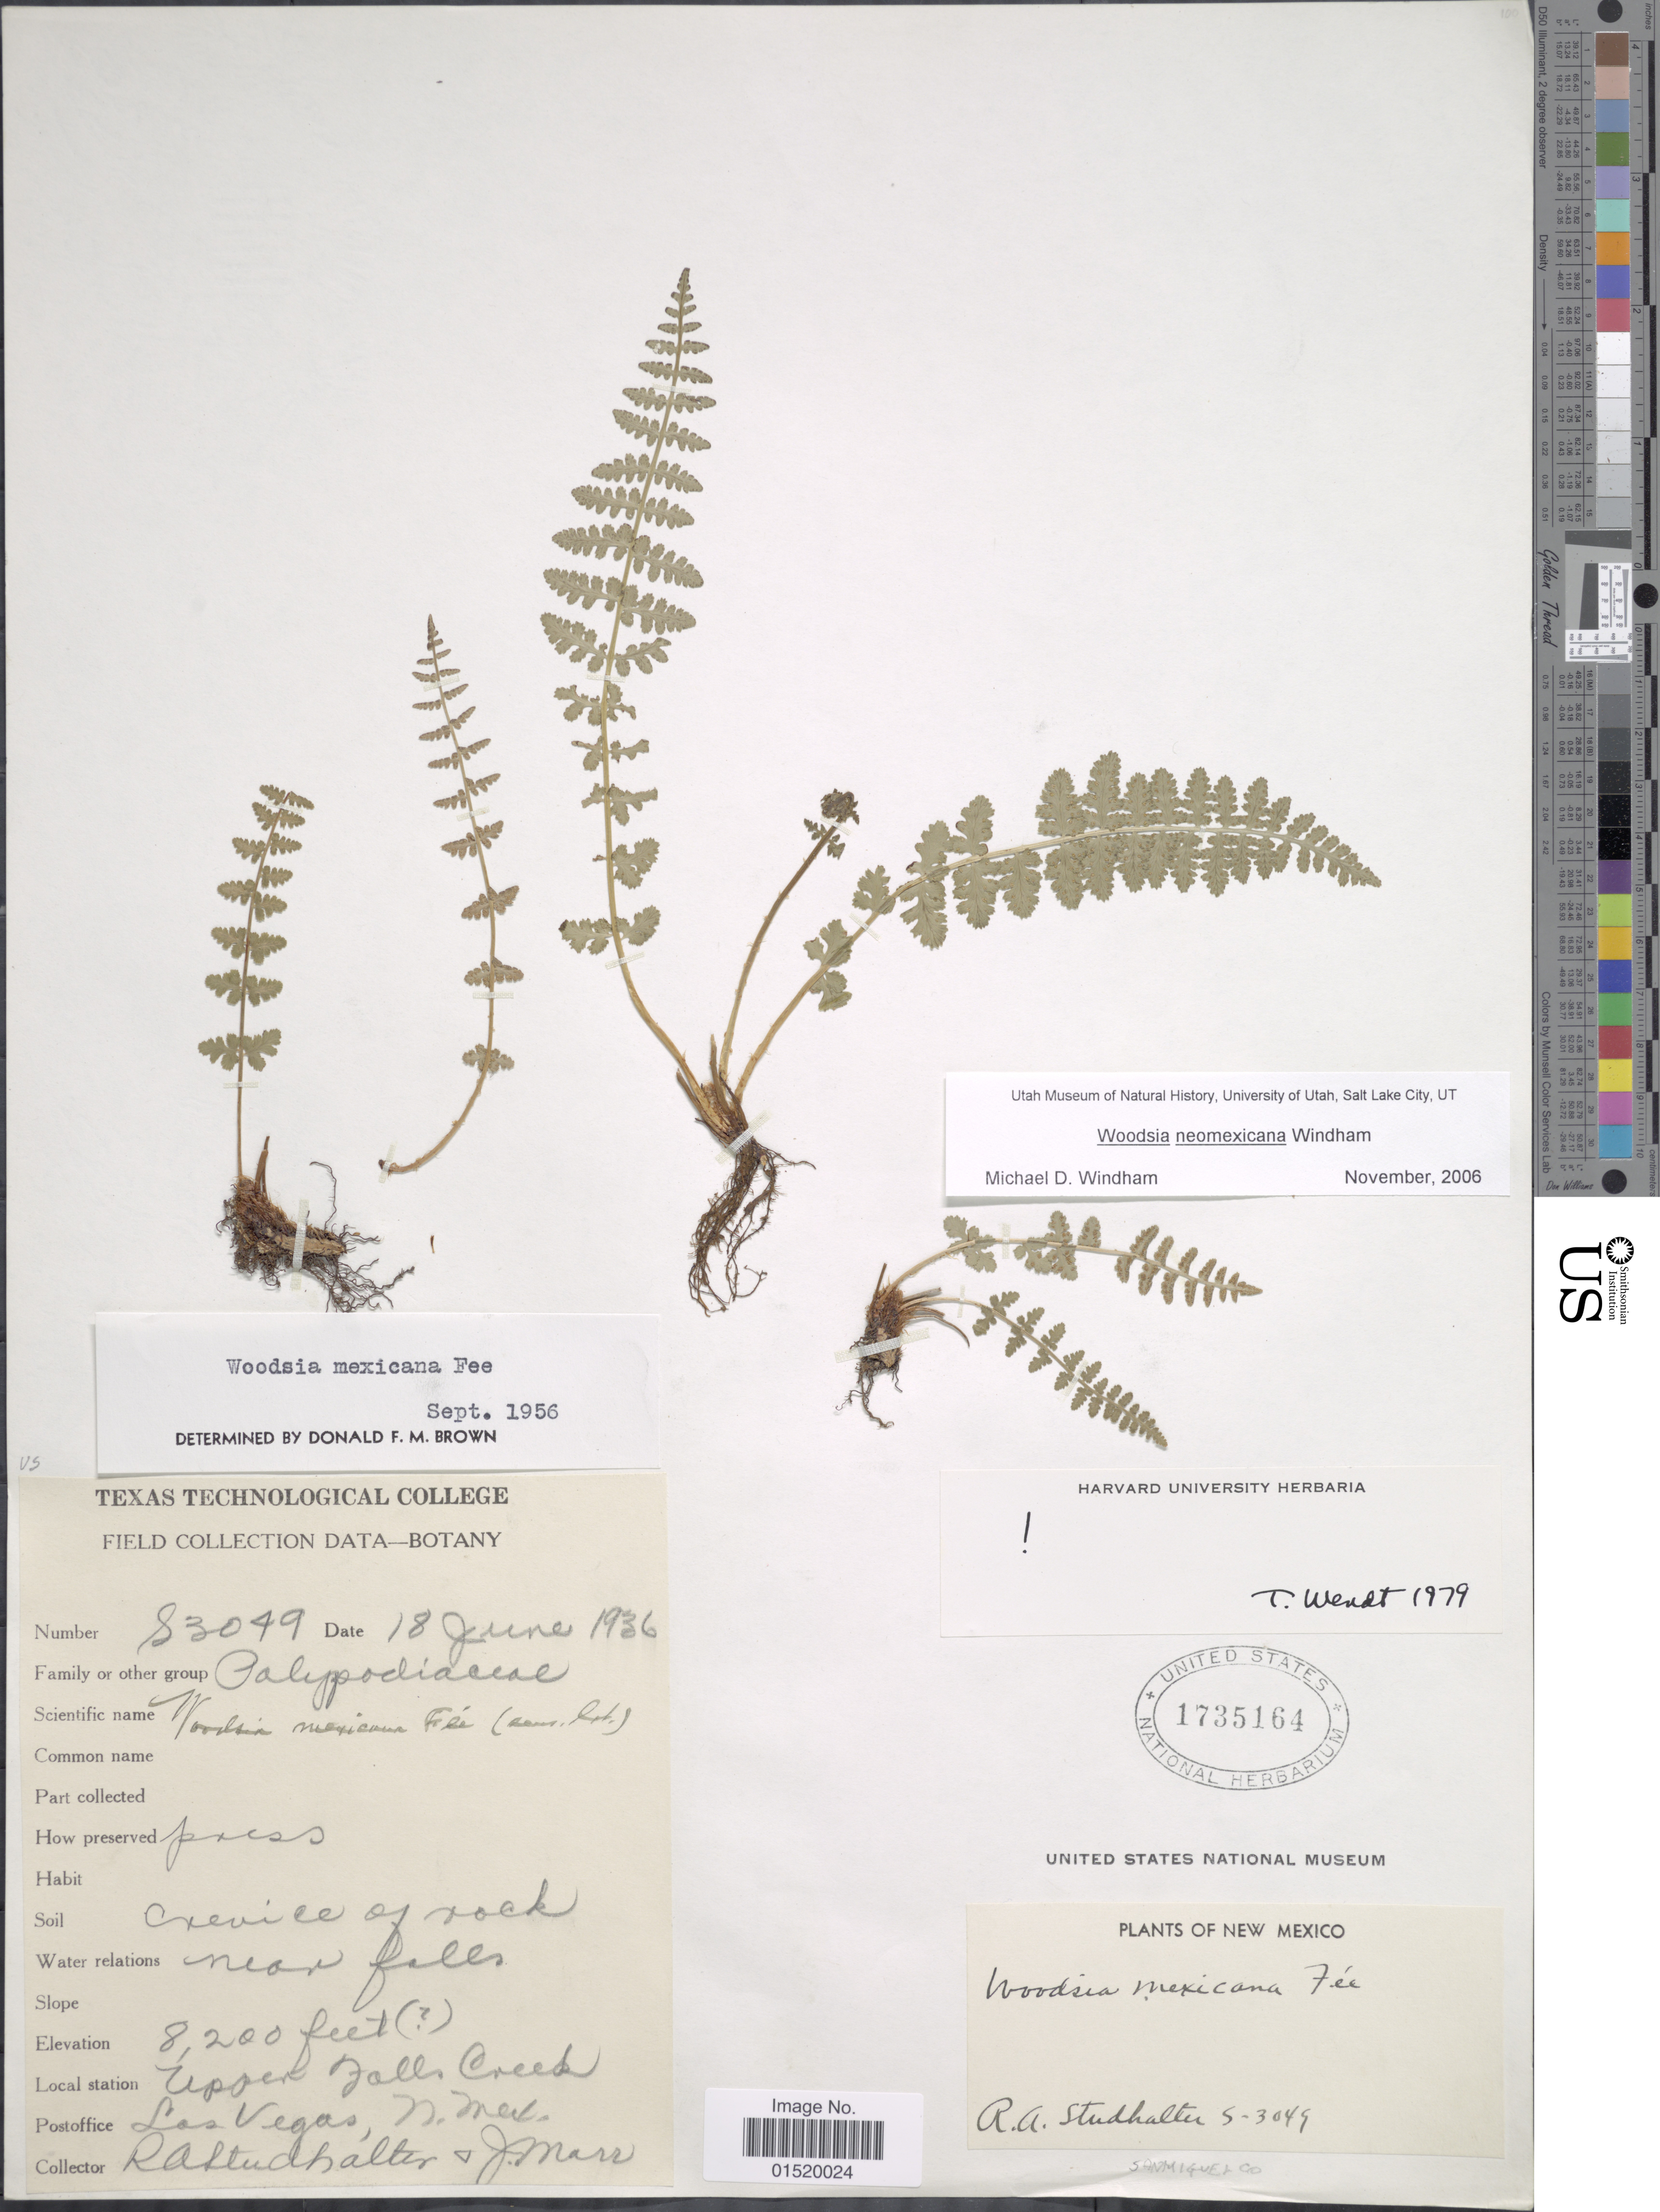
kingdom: Plantae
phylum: Tracheophyta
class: Polypodiopsida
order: Polypodiales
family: Woodsiaceae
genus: Woodsia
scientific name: Woodsia neomexicana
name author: Windham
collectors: R. Studhalter & J. Marr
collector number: S-3049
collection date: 1936-06-18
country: United States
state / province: New Mexico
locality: Upper Falls Creek, Las Vegas,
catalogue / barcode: US 1735164